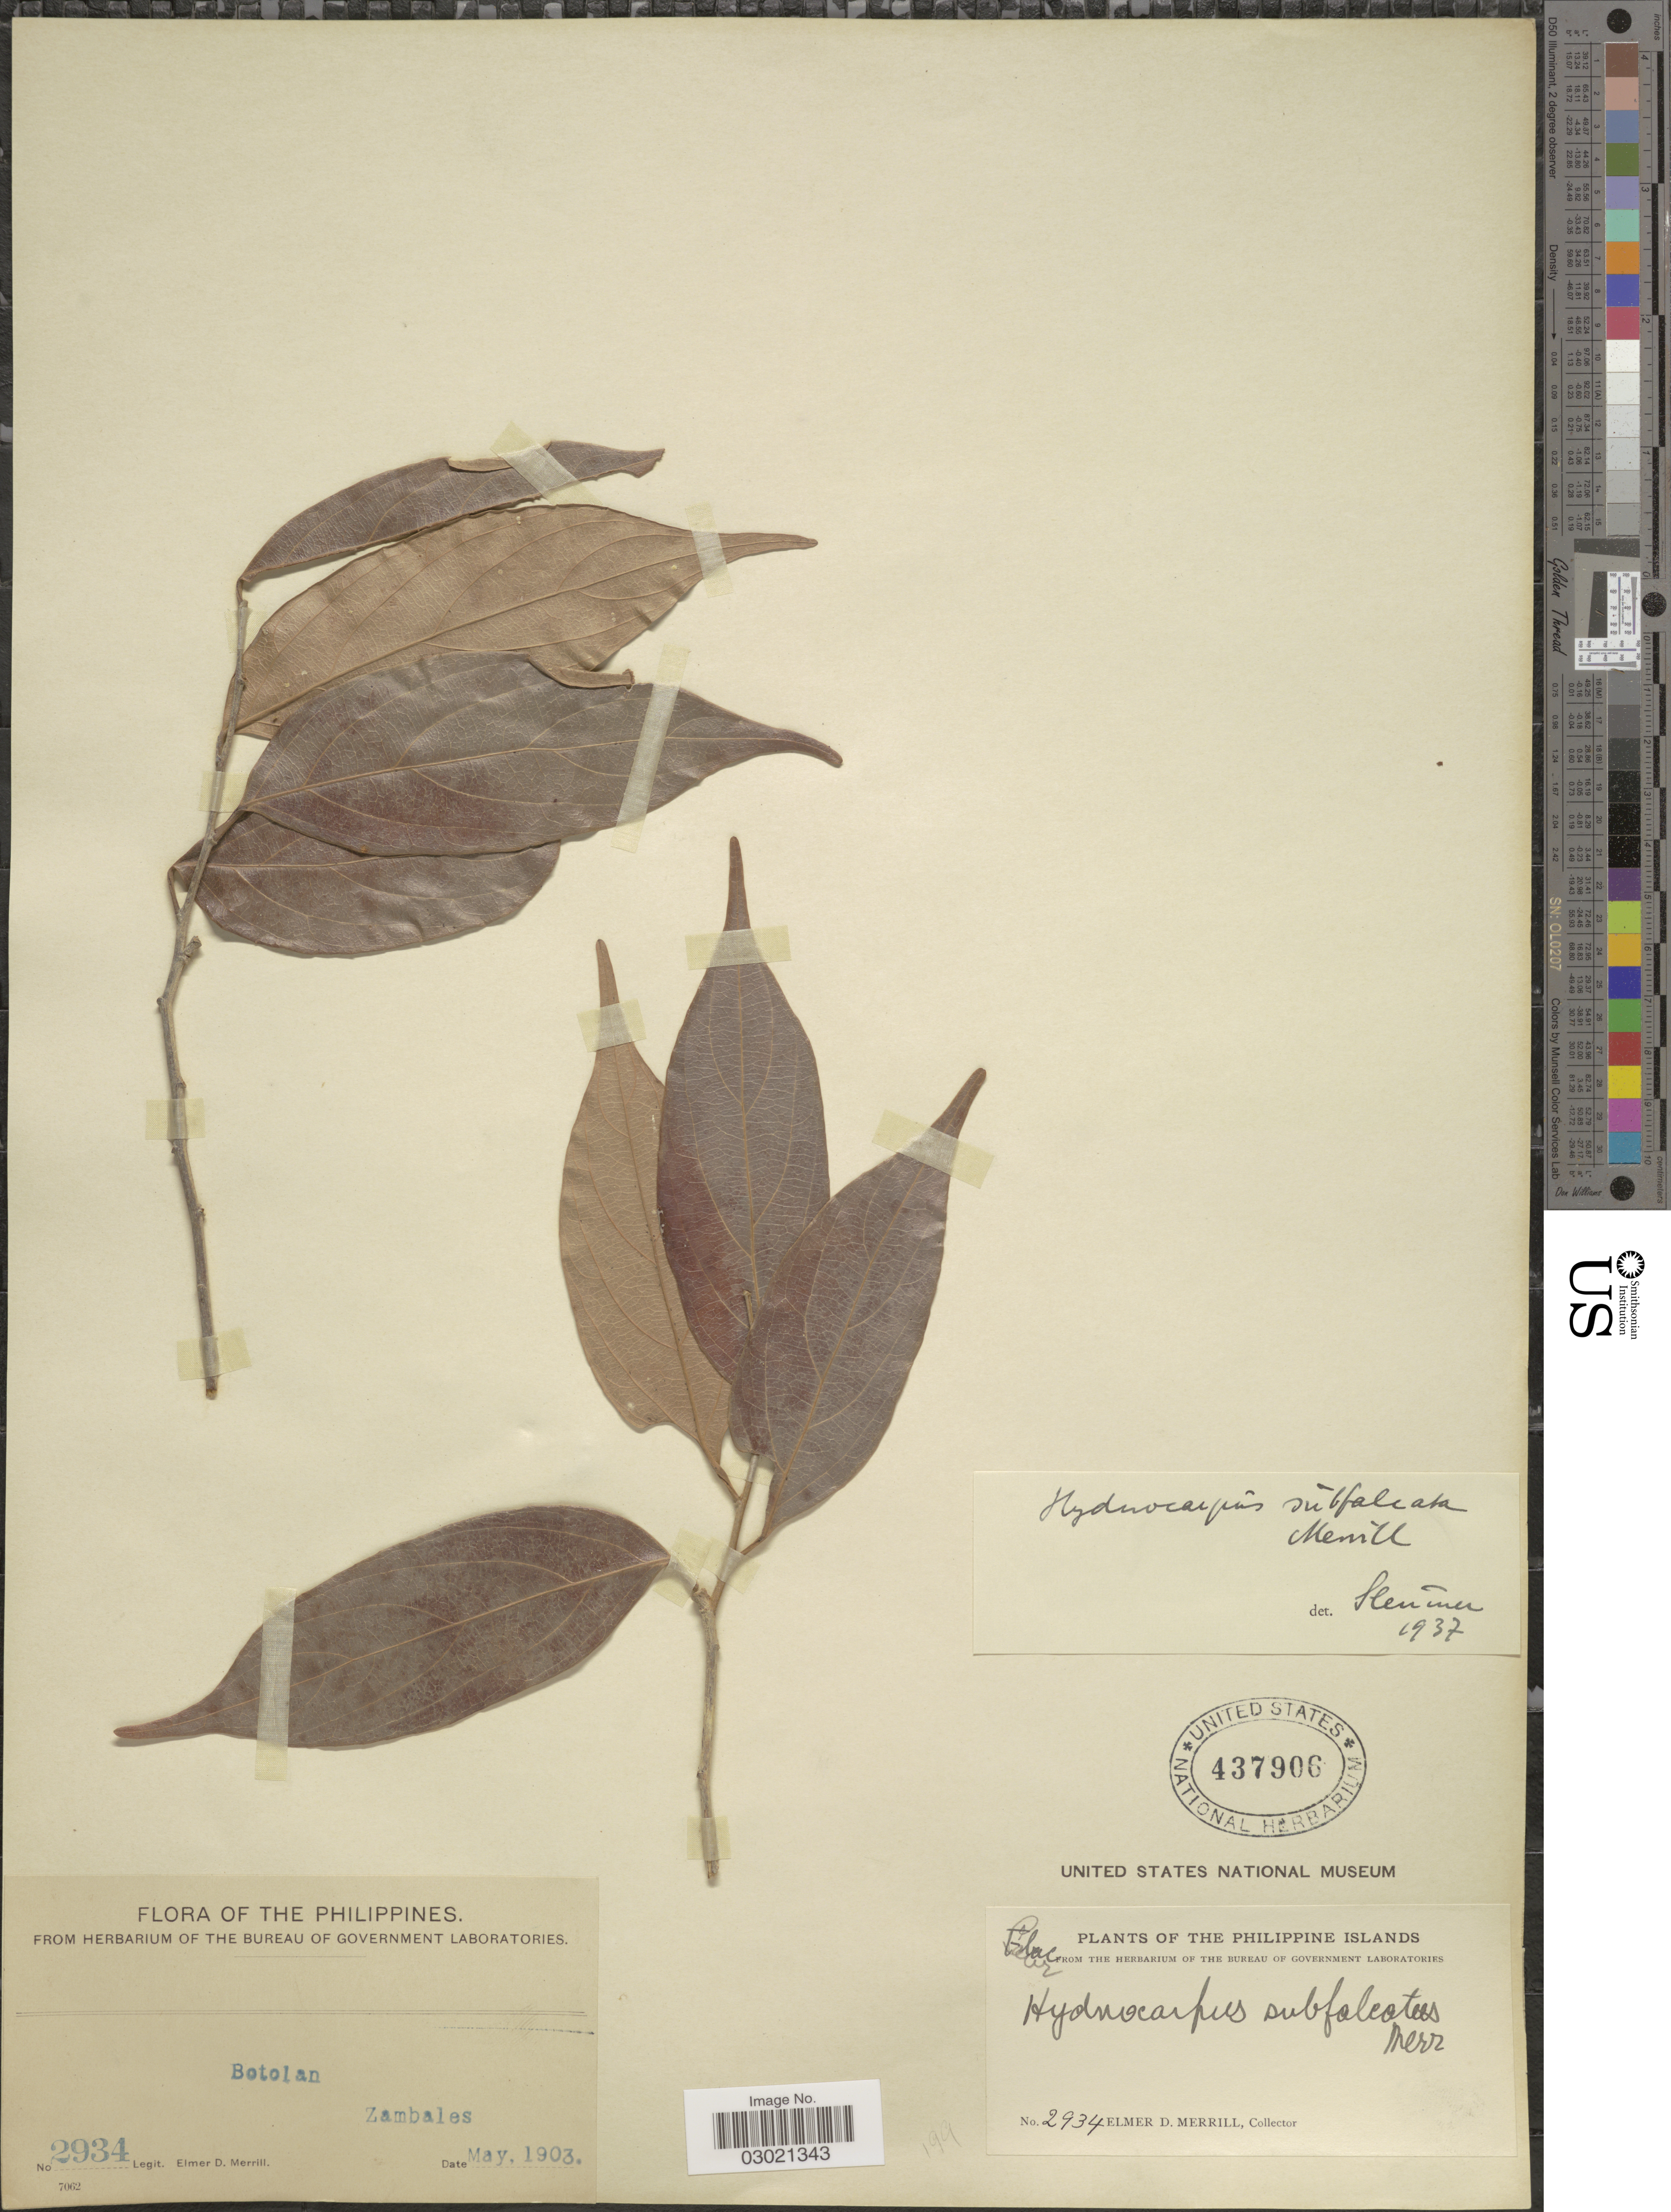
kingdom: Plantae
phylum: Tracheophyta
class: Magnoliopsida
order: Malpighiales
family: Achariaceae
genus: Hydnocarpus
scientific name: Hydnocarpus subfalcatus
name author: Merr.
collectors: E. D. Merrill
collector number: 2934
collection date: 1903-05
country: Philippines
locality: Botolan, Zambales.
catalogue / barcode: US 437906